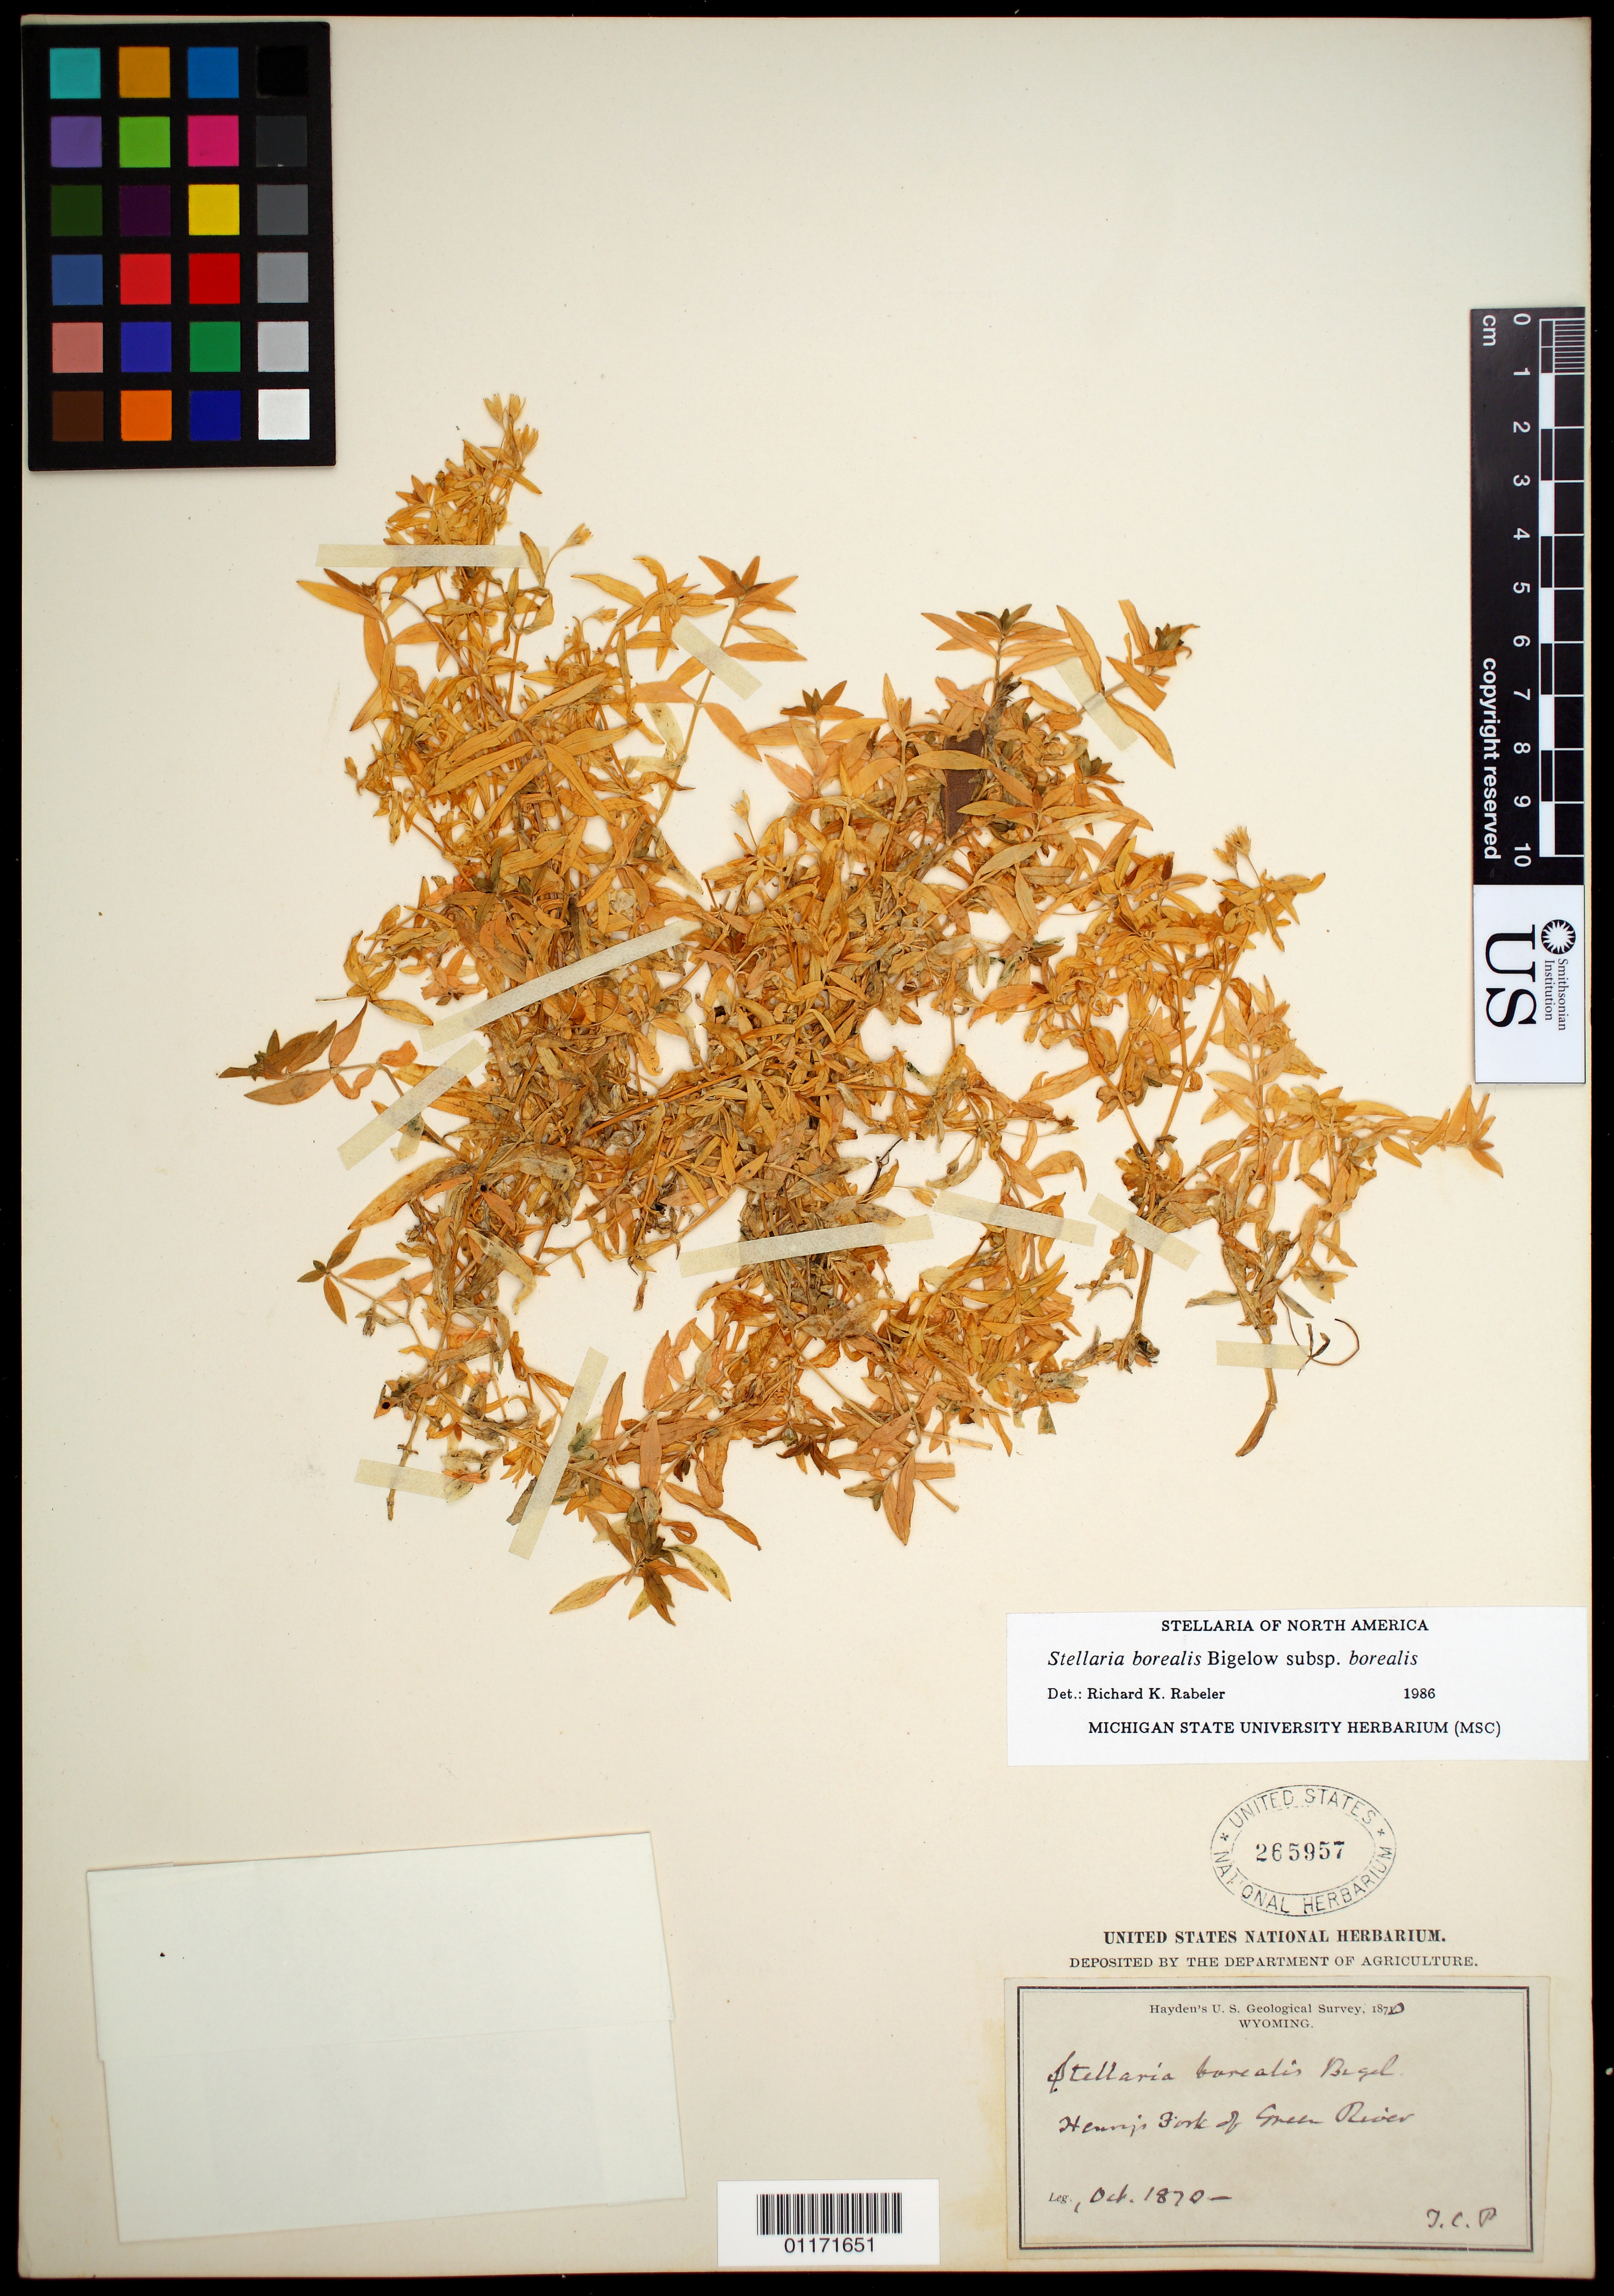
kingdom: Plantae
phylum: Tracheophyta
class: Magnoliopsida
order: Caryophyllales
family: Caryophyllaceae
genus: Stellaria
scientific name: Stellaria borealis subsp. borealis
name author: Bigelow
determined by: Rabeler, R. K.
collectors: -- Hayden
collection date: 1870-10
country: United States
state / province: Wyoming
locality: Henry's Fork of Green River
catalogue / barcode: US 265957